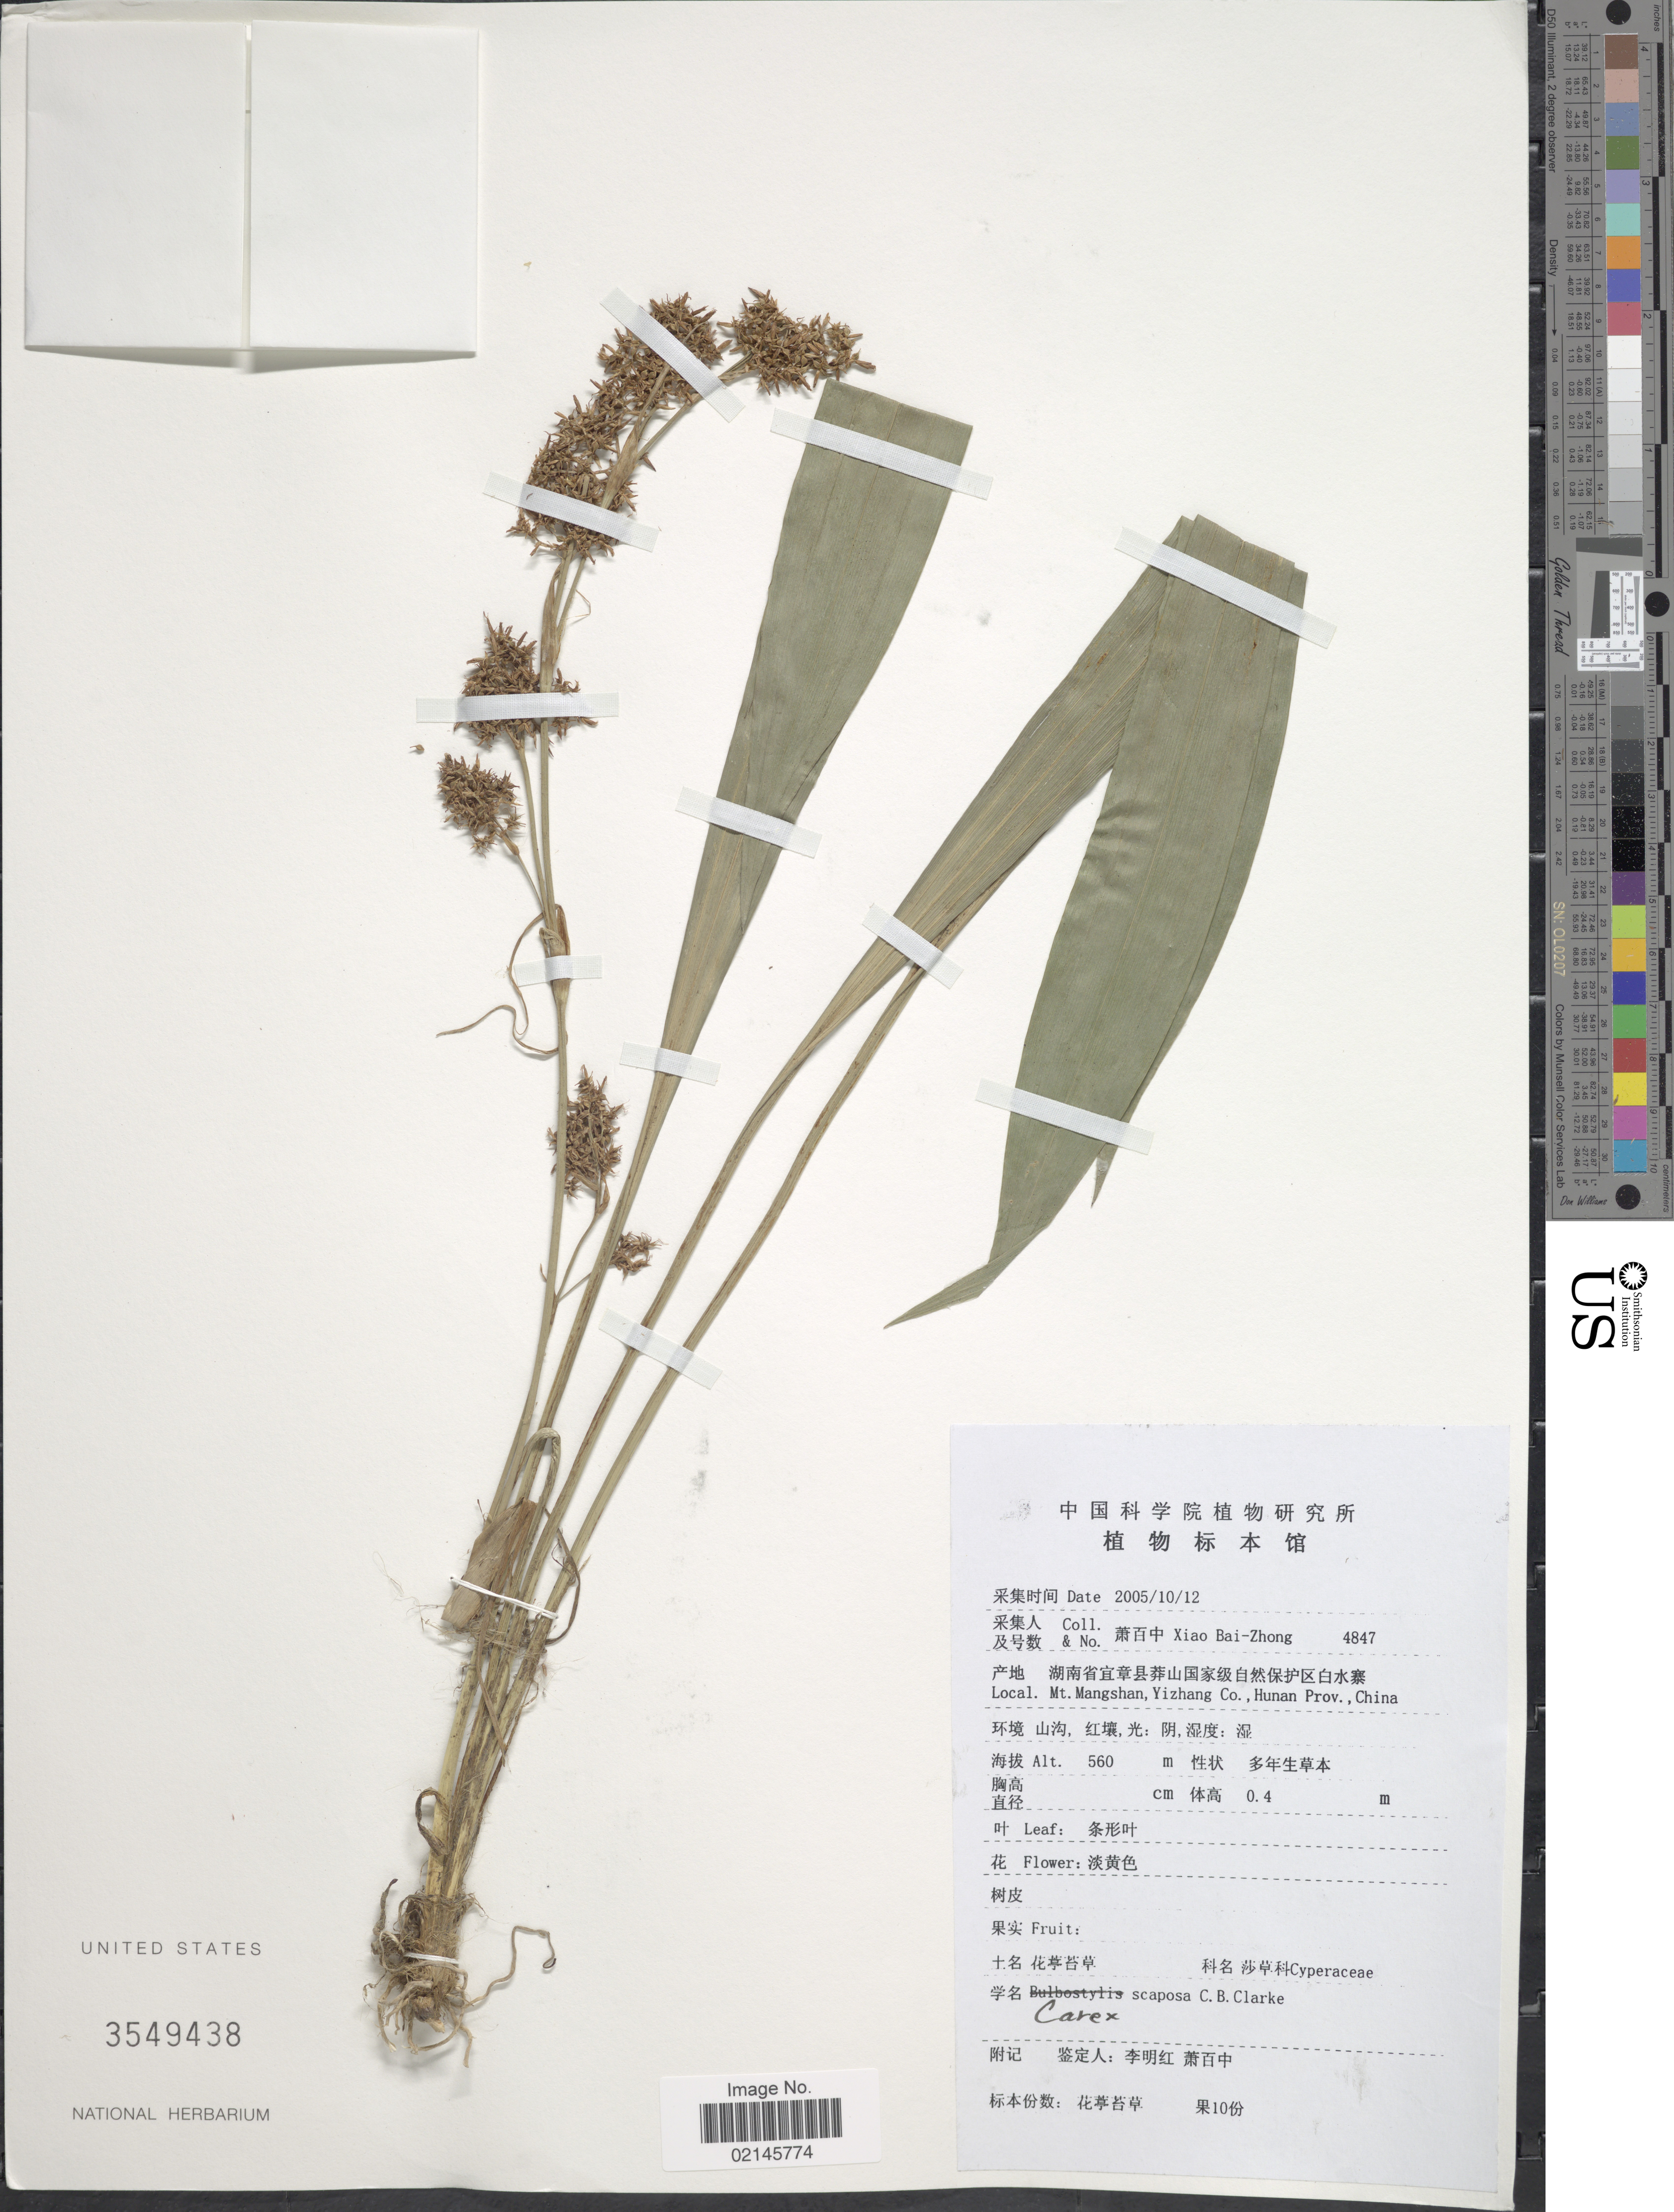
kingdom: Plantae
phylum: Tracheophyta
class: Liliopsida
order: Poales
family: Cyperaceae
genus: Carex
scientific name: Carex scaposa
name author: C.B. Clarke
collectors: B. Z. Xiao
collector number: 4847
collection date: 2005-10-12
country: China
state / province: Hunan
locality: Mt. Mangshan, Yizhang Co.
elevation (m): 560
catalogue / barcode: US 3549438